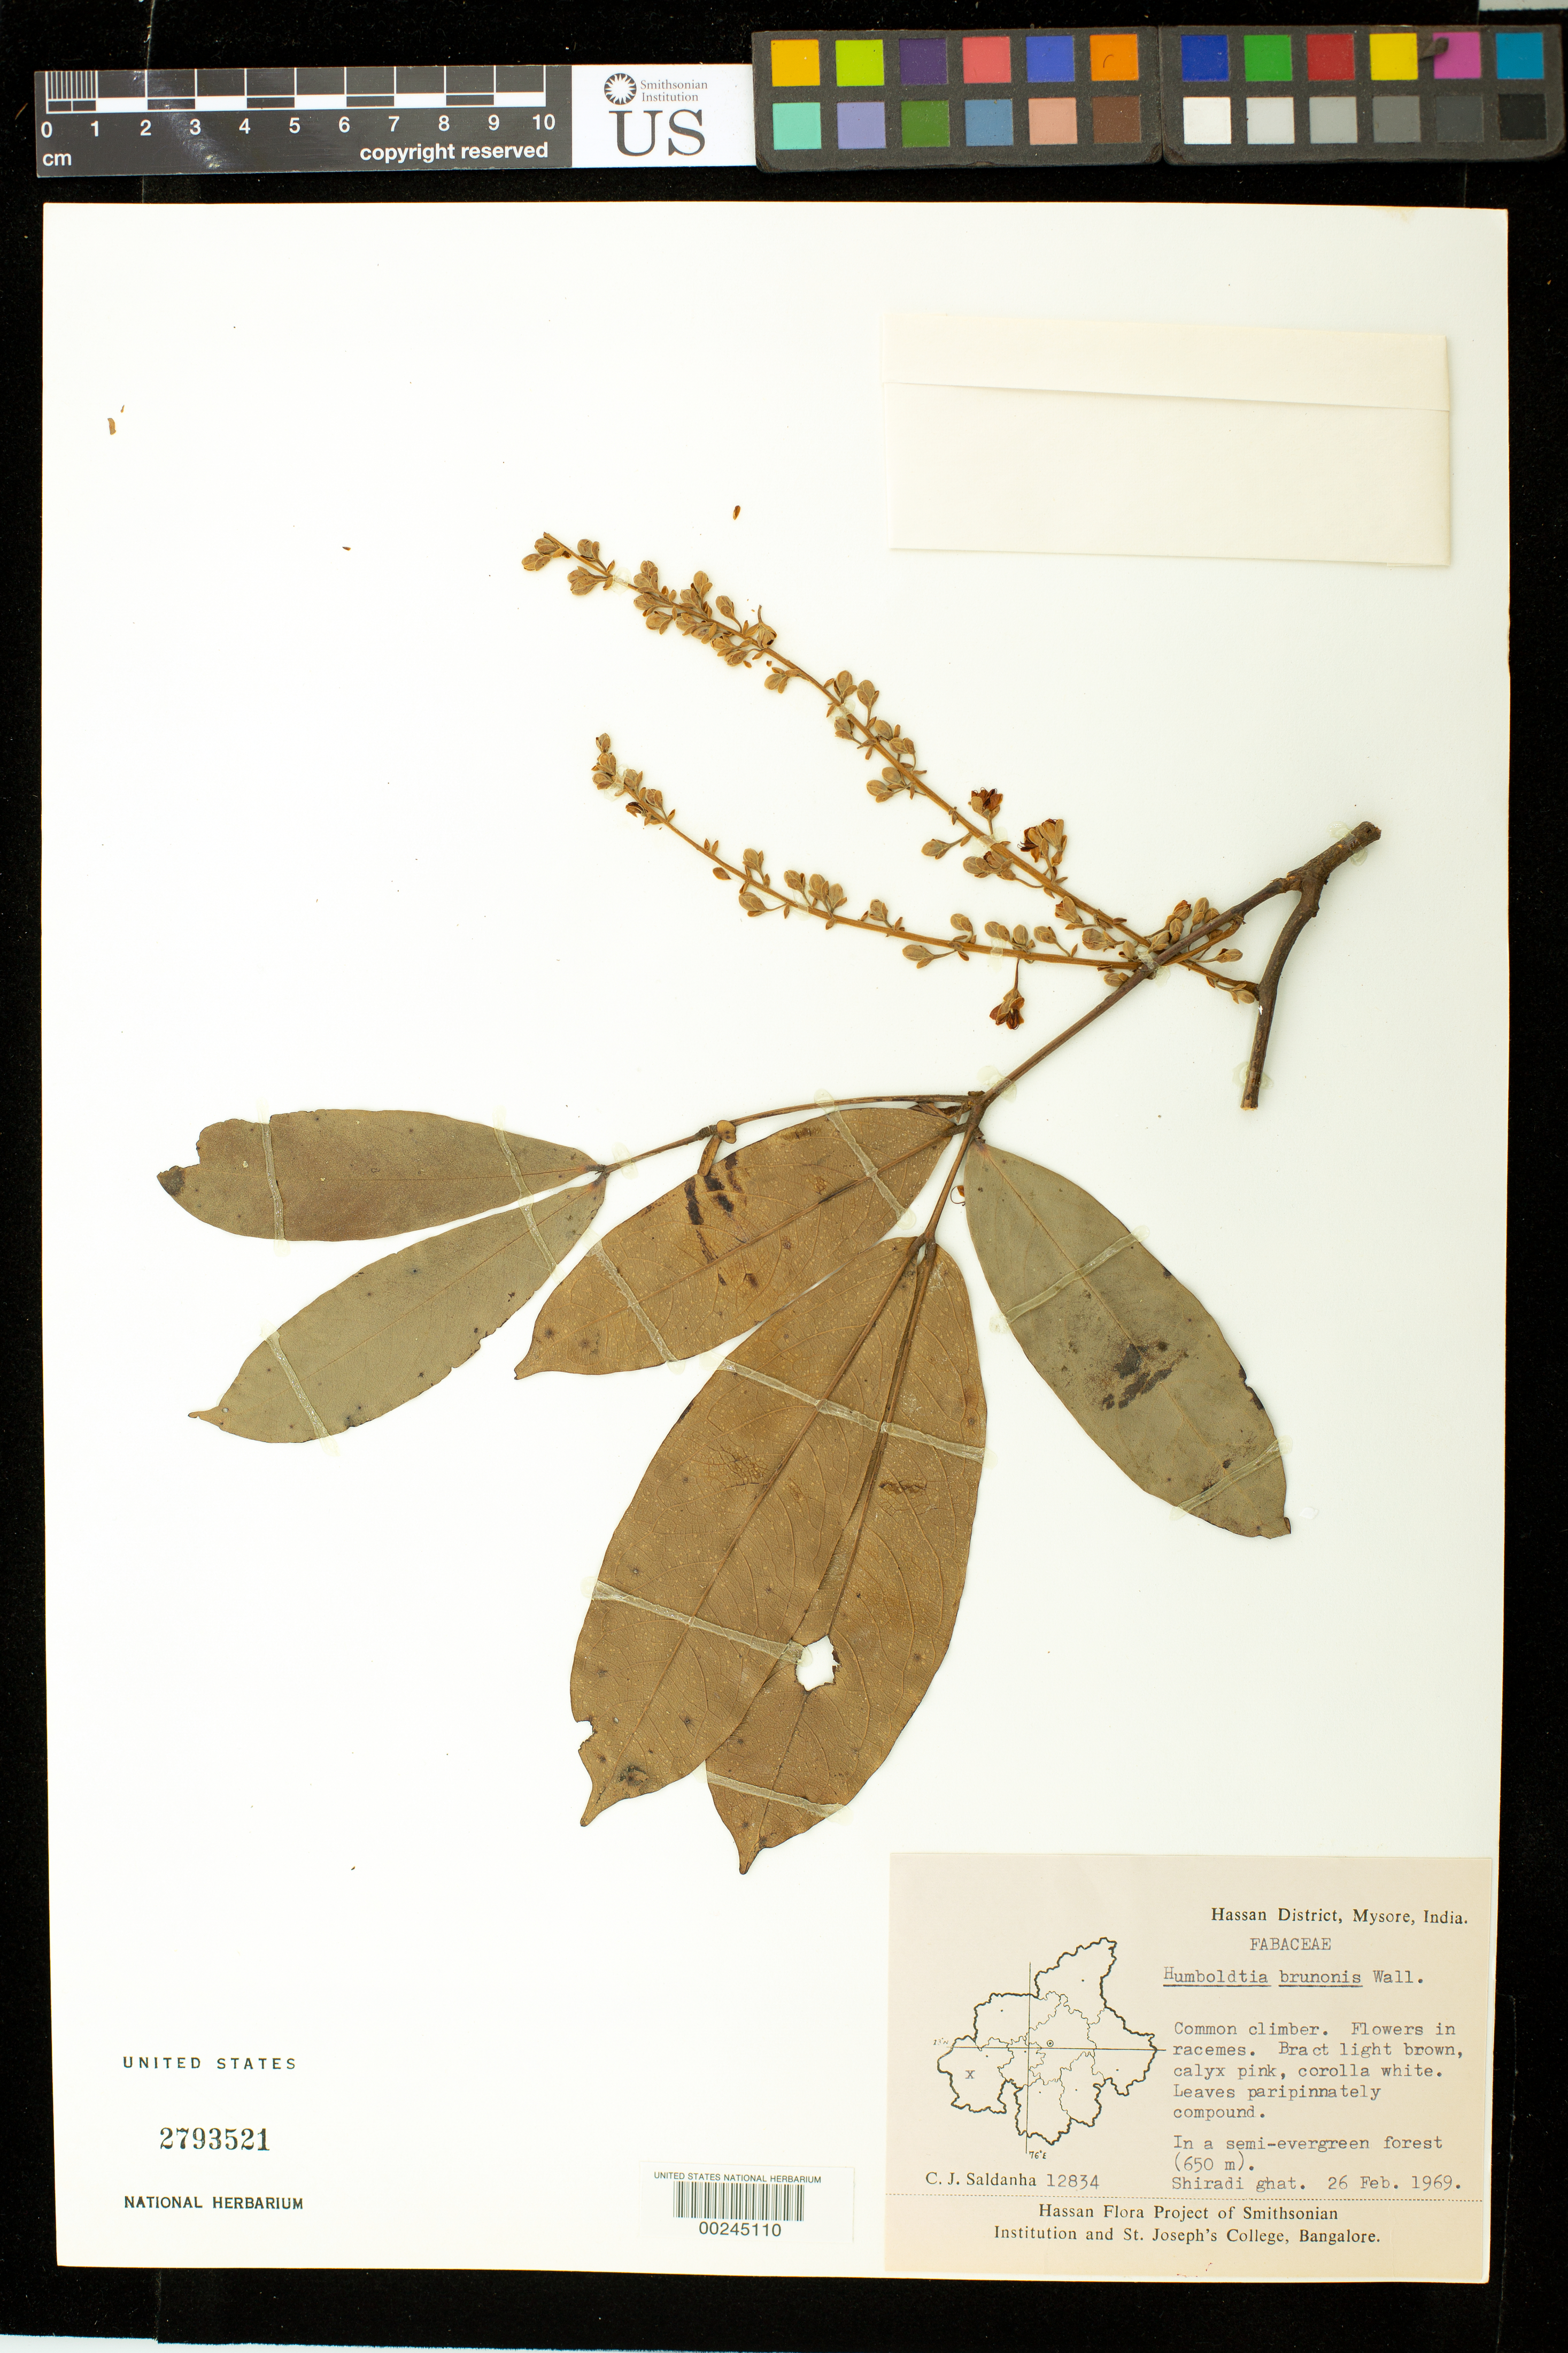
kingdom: Plantae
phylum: Tracheophyta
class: Magnoliopsida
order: Fabales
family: Fabaceae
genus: Humboldtia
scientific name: Humboldtia brunonis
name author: Wall.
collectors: C. J. Saldanha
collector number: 12834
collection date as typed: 26 Feb 1969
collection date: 1969-02-26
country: India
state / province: Karnataka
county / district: Hassan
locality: Shiradi ghat, mysore state [mysore state = karnataka.]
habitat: In a semi-evergreen forest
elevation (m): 650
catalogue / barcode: US 2793521